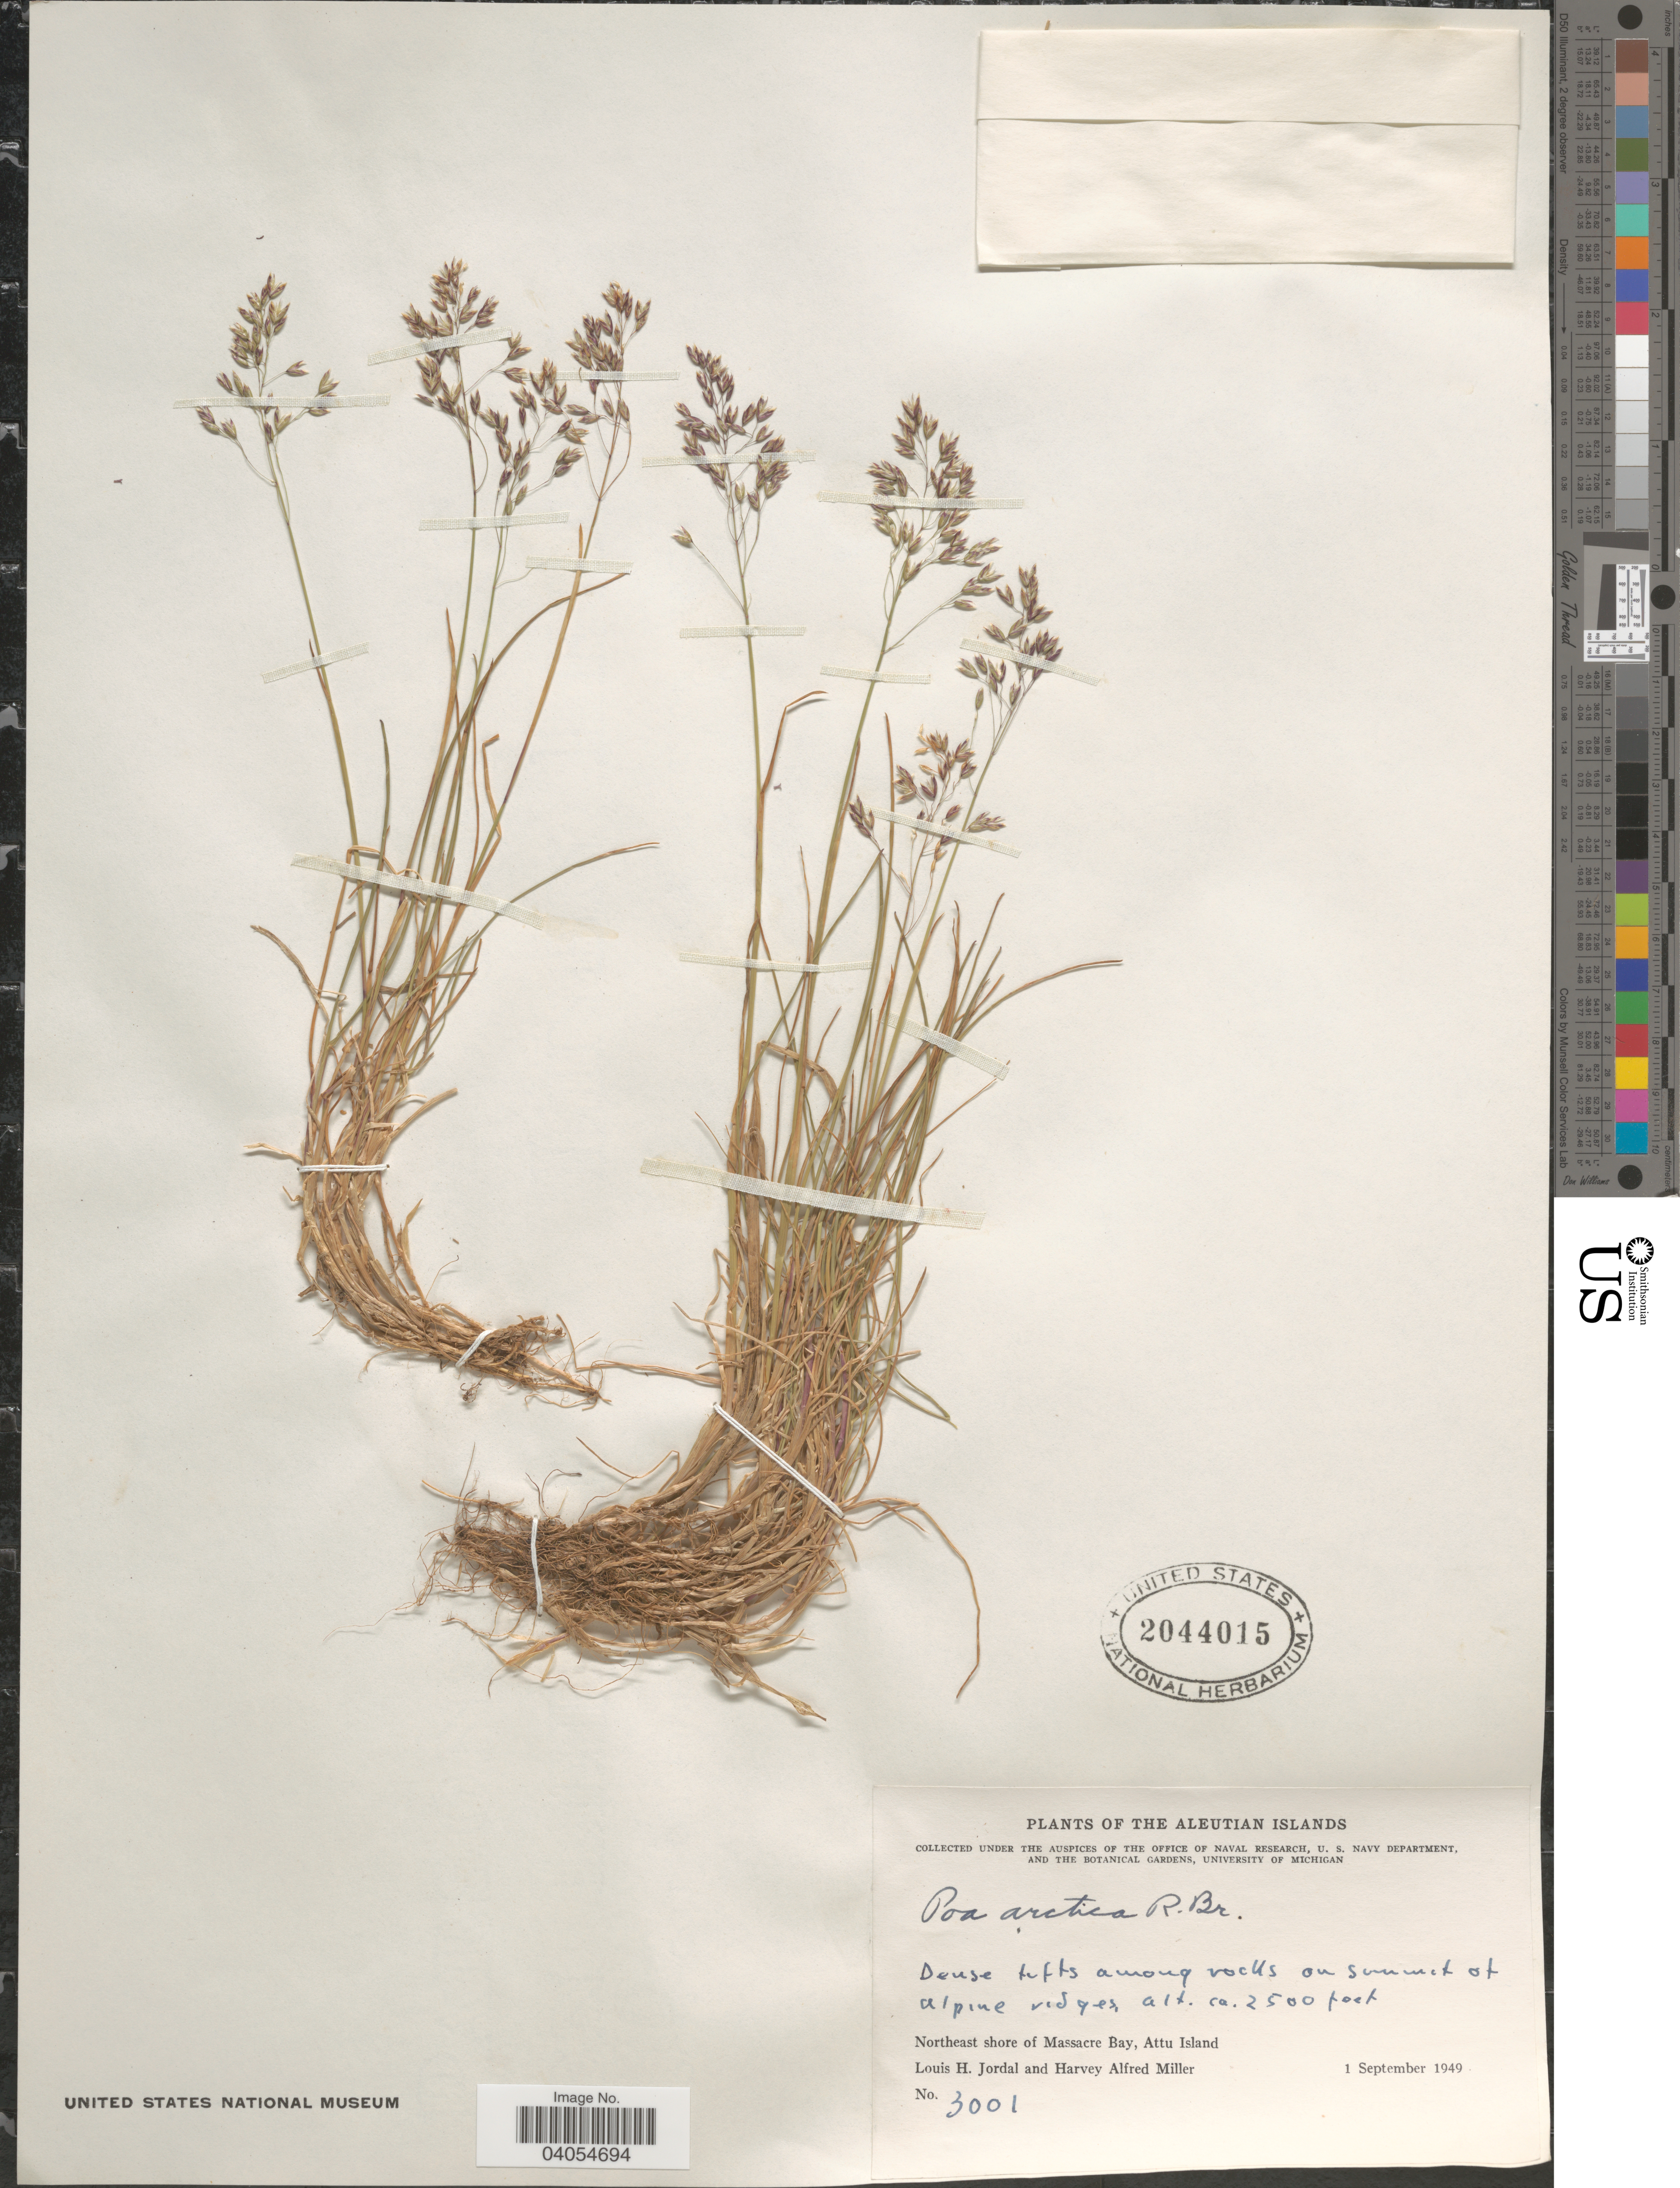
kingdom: Plantae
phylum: Tracheophyta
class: Liliopsida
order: Poales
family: Poaceae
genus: Poa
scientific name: Poa arctica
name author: R. Br.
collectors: L. Jordal & H. A. Miller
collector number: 3001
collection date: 1949-09-01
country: United States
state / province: Alaska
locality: Aleutian Islands. Northeast shore of Massacre Bay, Attu Island.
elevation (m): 762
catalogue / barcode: US 2044015